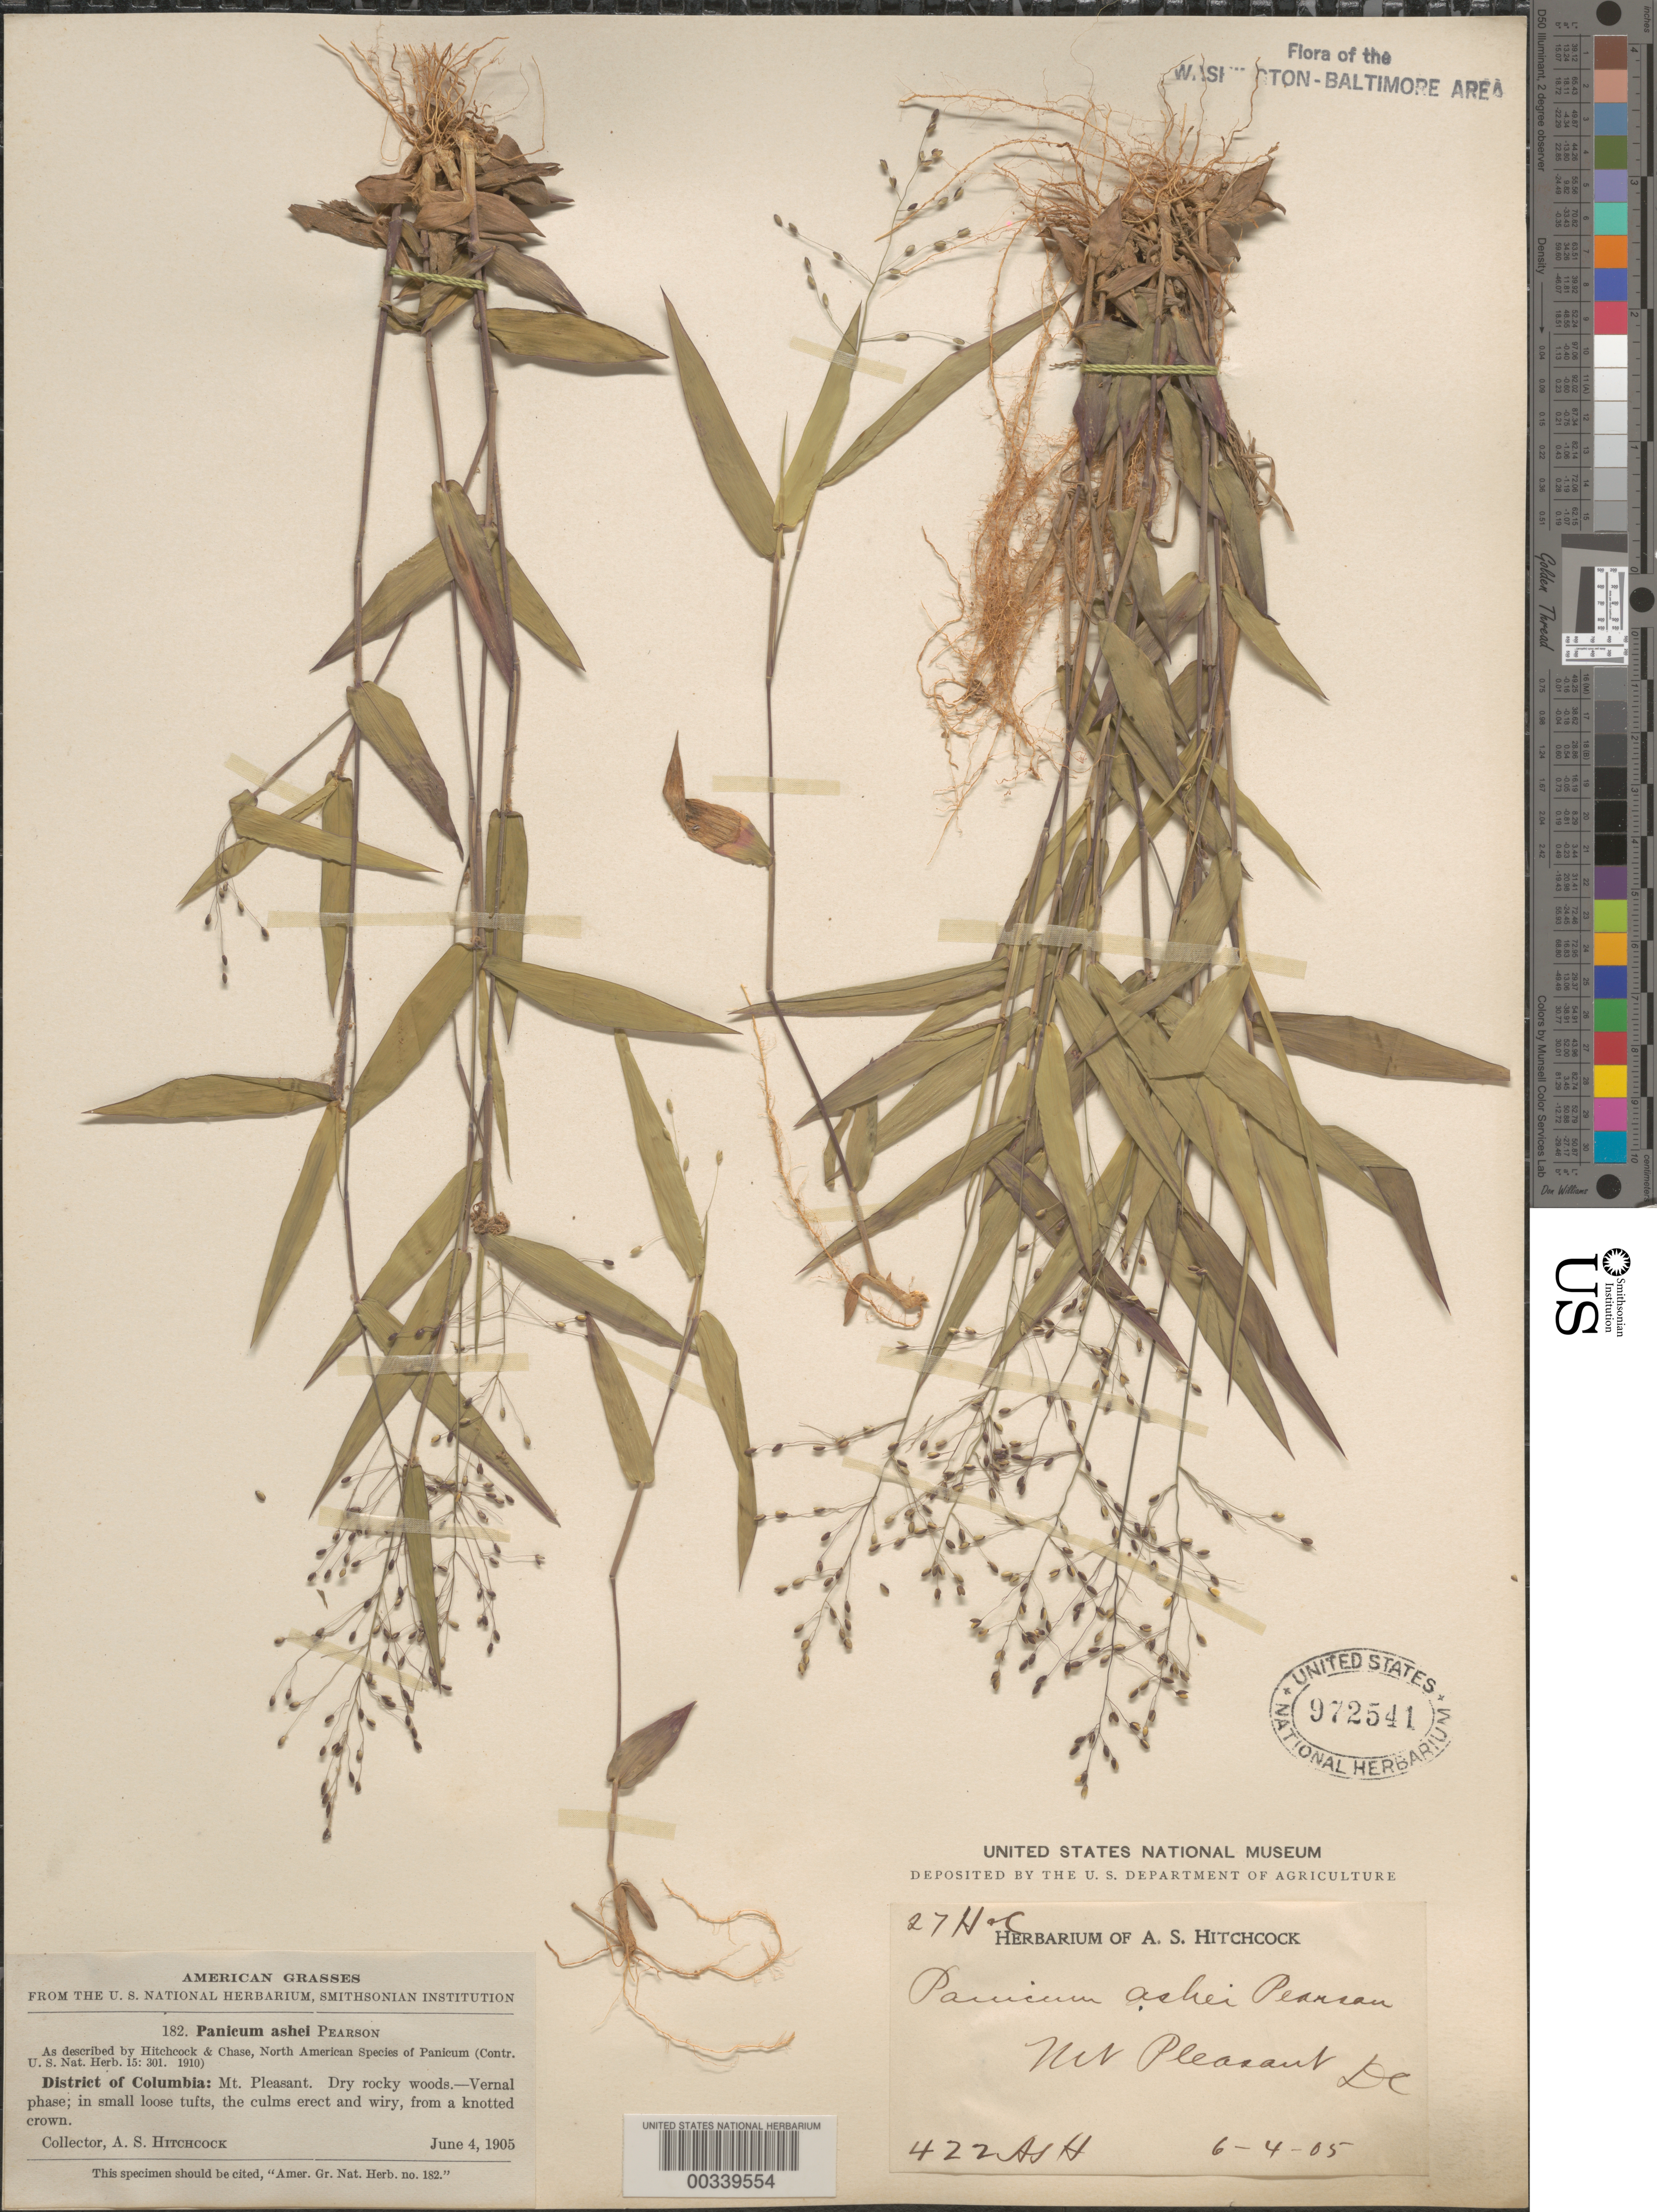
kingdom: Plantae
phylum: Tracheophyta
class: Liliopsida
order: Poales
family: Poaceae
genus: Dichanthelium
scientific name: Dichanthelium commutatum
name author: (Schult.) Gould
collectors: A. S. Hitchcock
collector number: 422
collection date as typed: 06 Apr 1905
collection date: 1905-04-06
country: United States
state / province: District of Columbia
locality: Mount Pleasant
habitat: Dry rocky woods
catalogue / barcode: US 972541